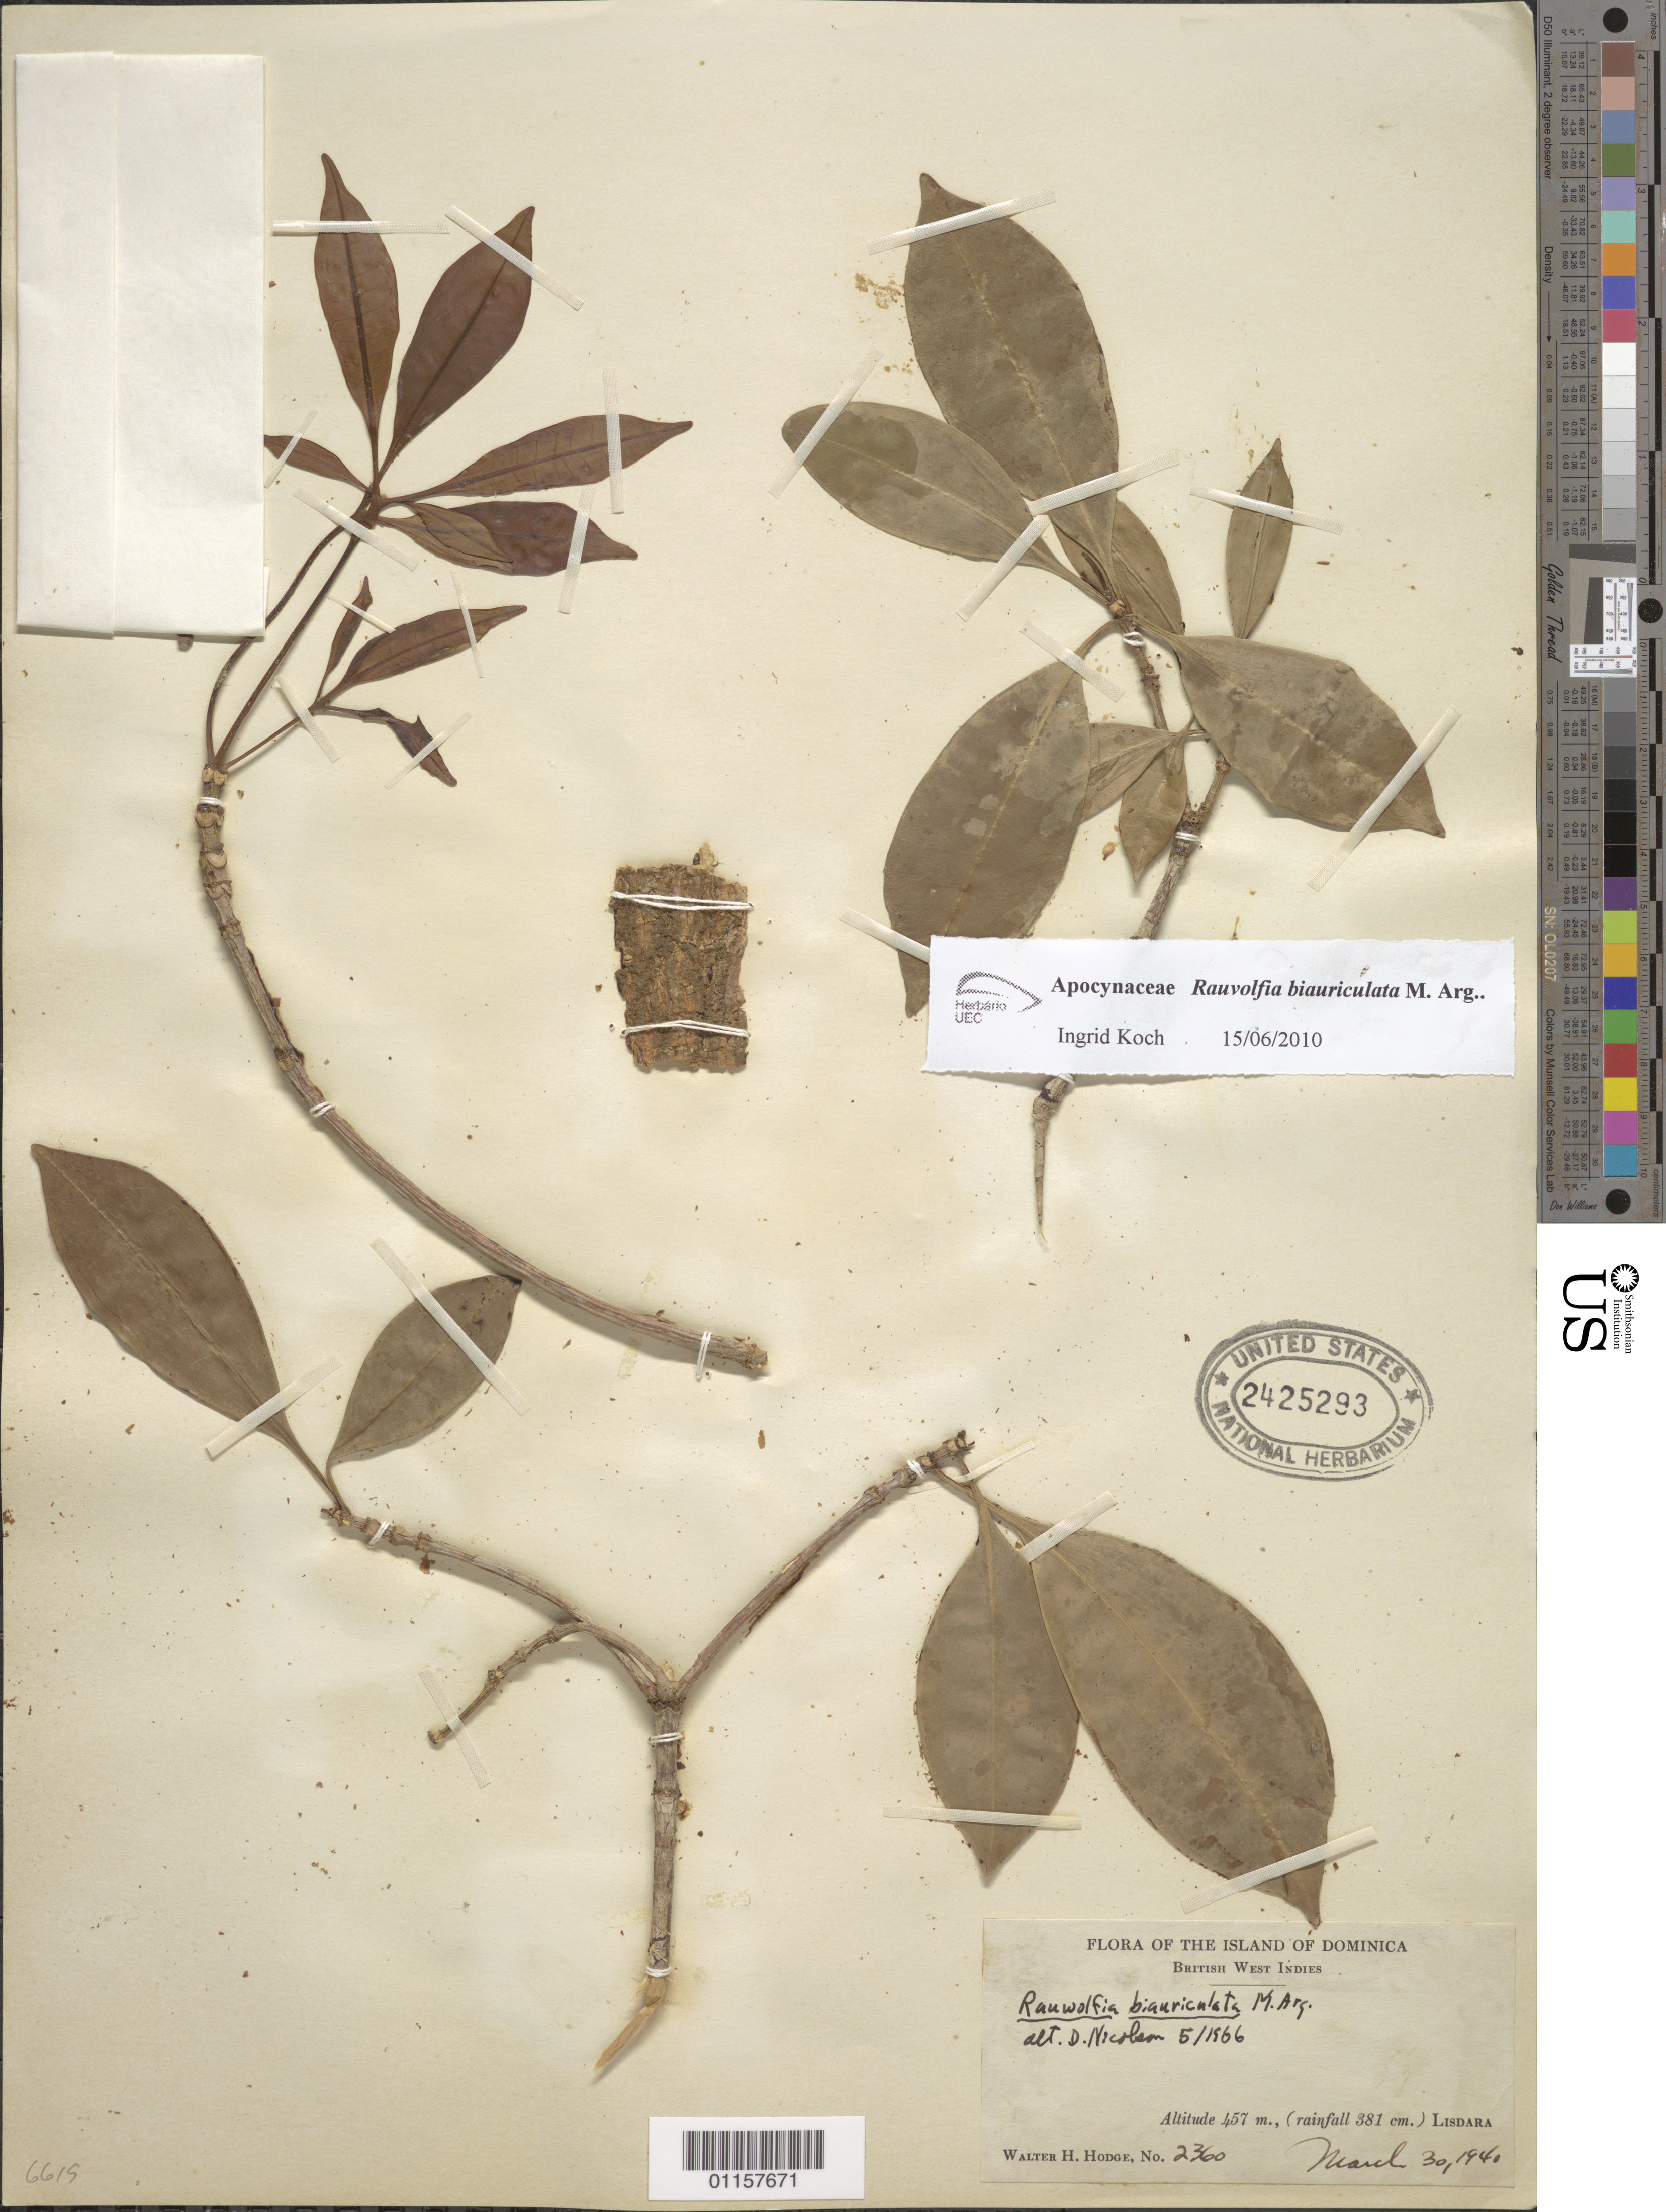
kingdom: Plantae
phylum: Tracheophyta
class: Magnoliopsida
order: Gentianales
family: Apocynaceae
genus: Rauvolfia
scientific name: Rauvolfia biauriculata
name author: Müll. Arg.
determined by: Koch, I.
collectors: W. Hodge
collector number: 2360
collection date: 1940-03-30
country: Dominica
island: Dominica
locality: Lisdara.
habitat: Rainfall 381 cm.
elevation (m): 457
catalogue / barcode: US 2425293